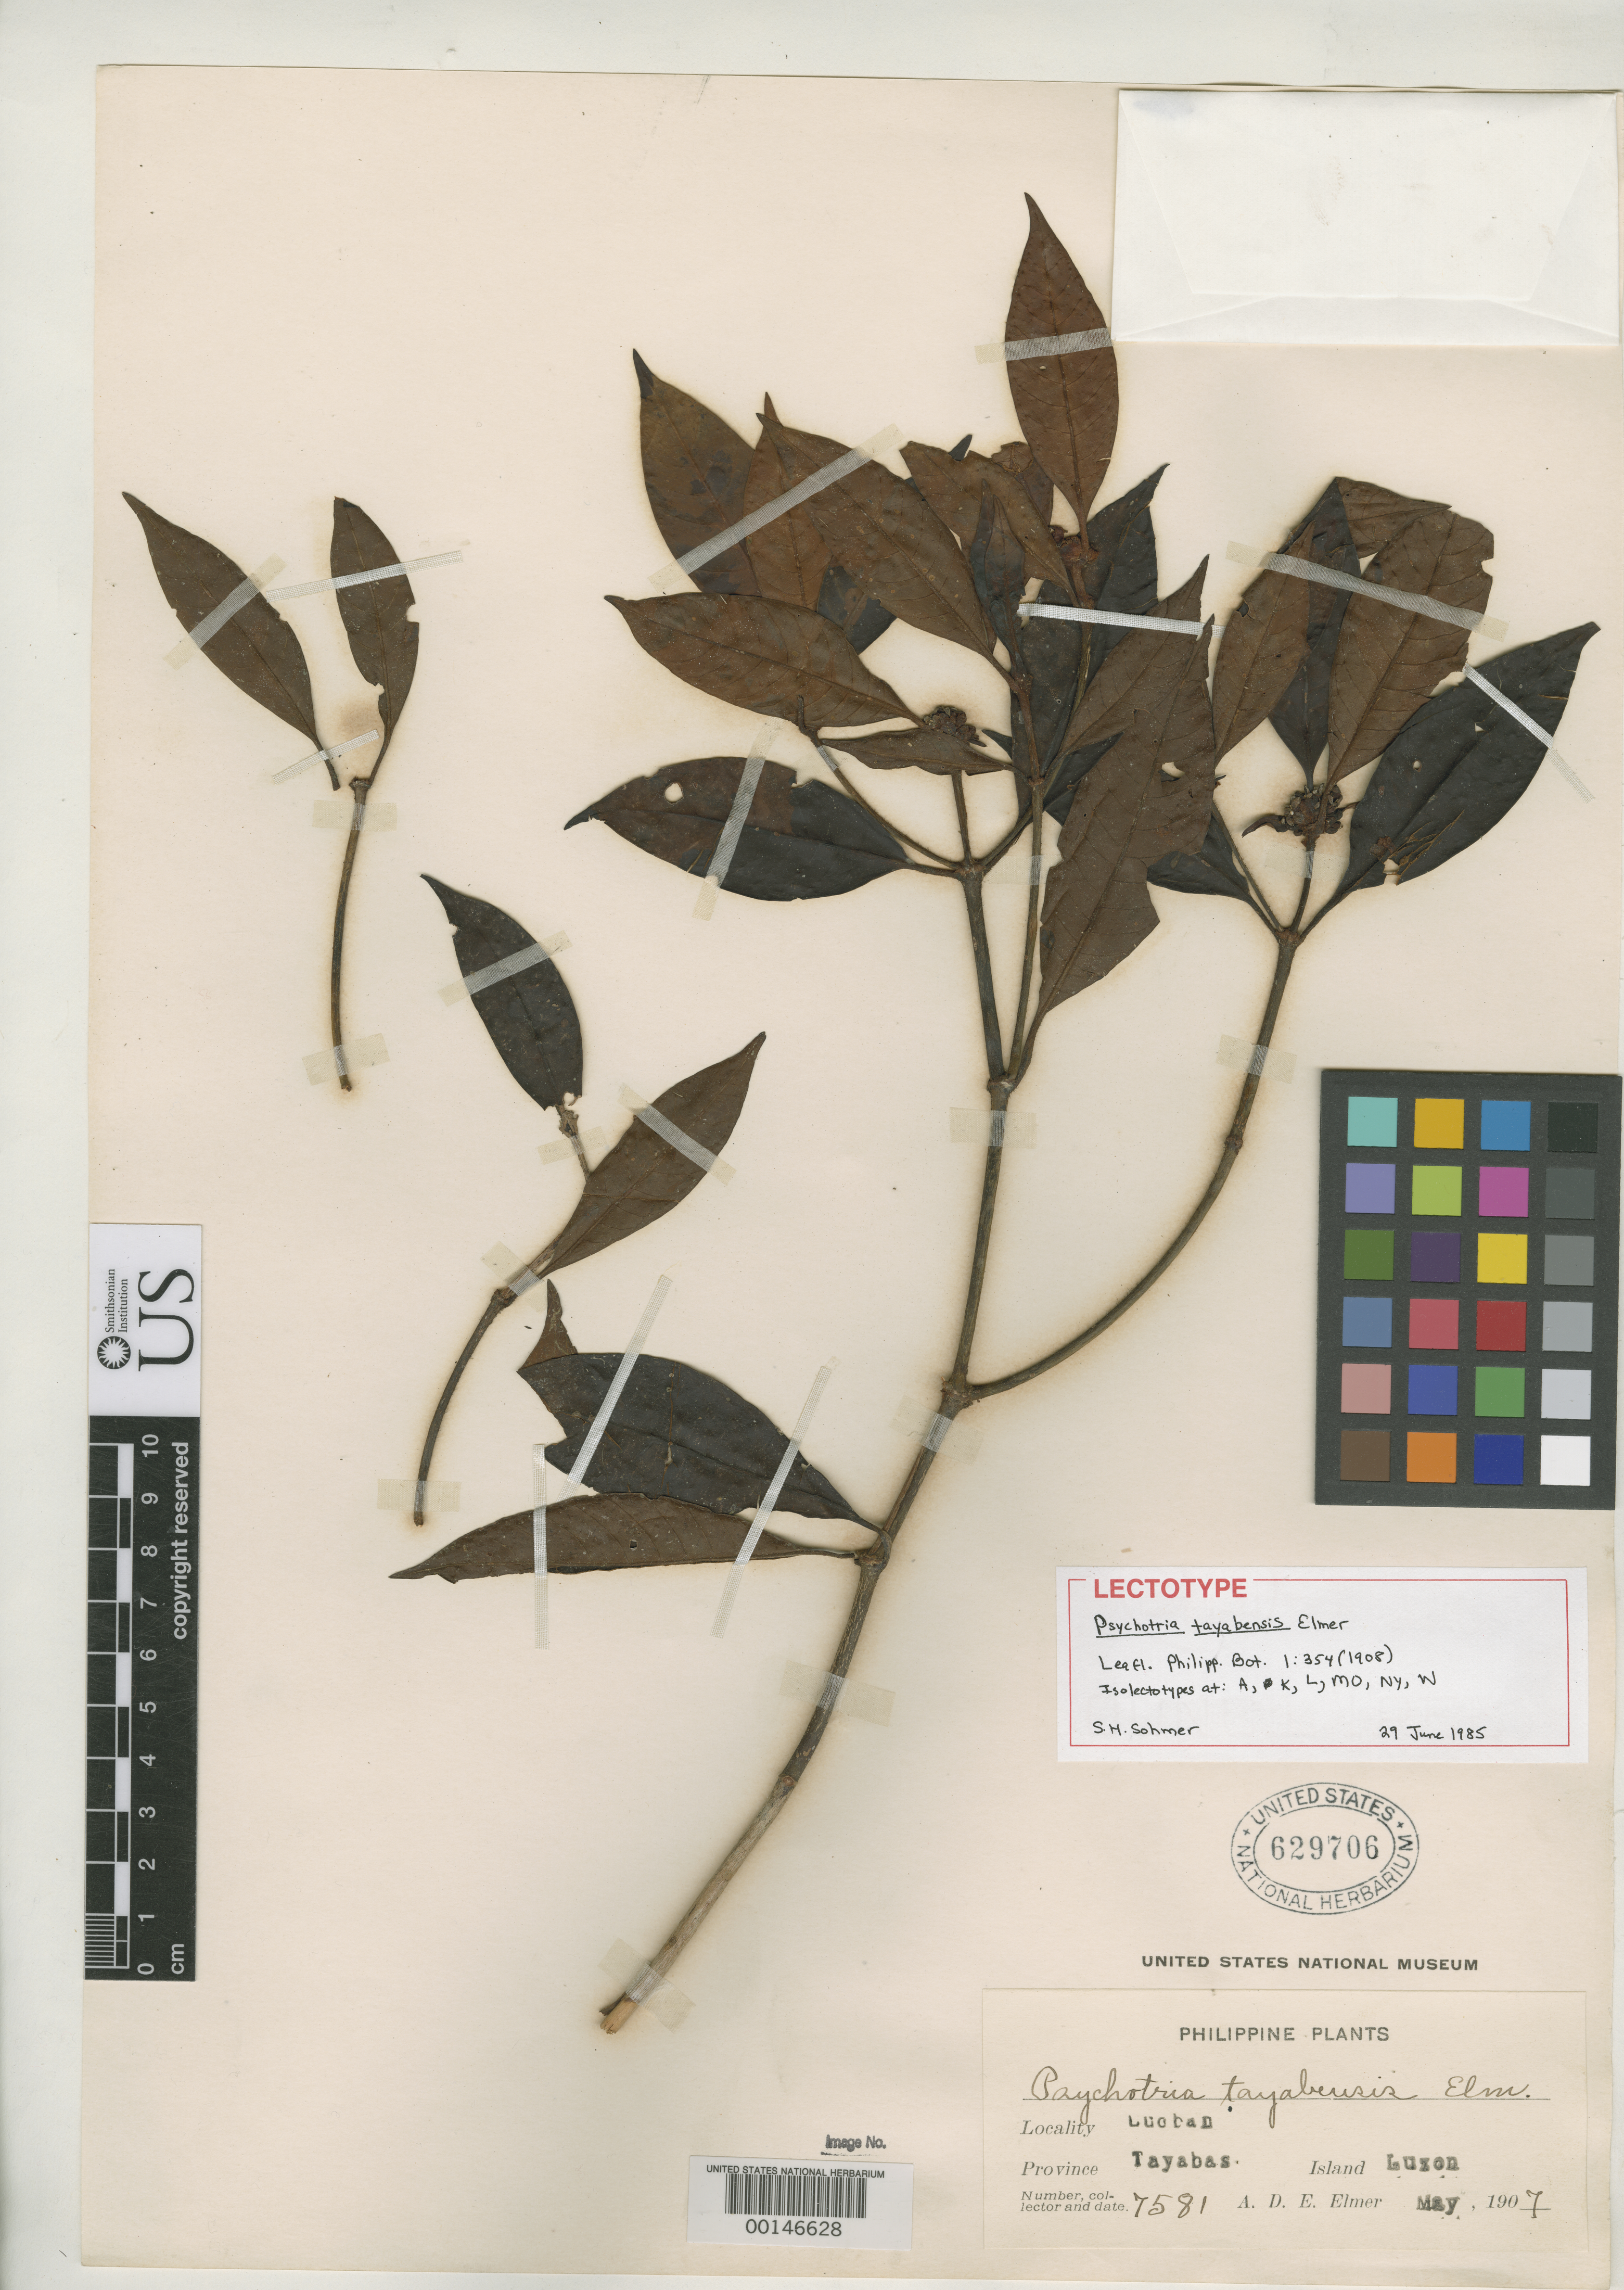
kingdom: Plantae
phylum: Tracheophyta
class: Magnoliopsida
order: Gentianales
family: Rubiaceae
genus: Psychotria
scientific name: Psychotria tayabensis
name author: Elmer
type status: Isotype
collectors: A. D. E. Elmer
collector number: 7581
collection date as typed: May 1907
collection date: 1907-05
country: Philippines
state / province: Calabarzon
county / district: Quezon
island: Luzon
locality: Lucban, Province of Tayabas, Luzon.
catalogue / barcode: US 629706